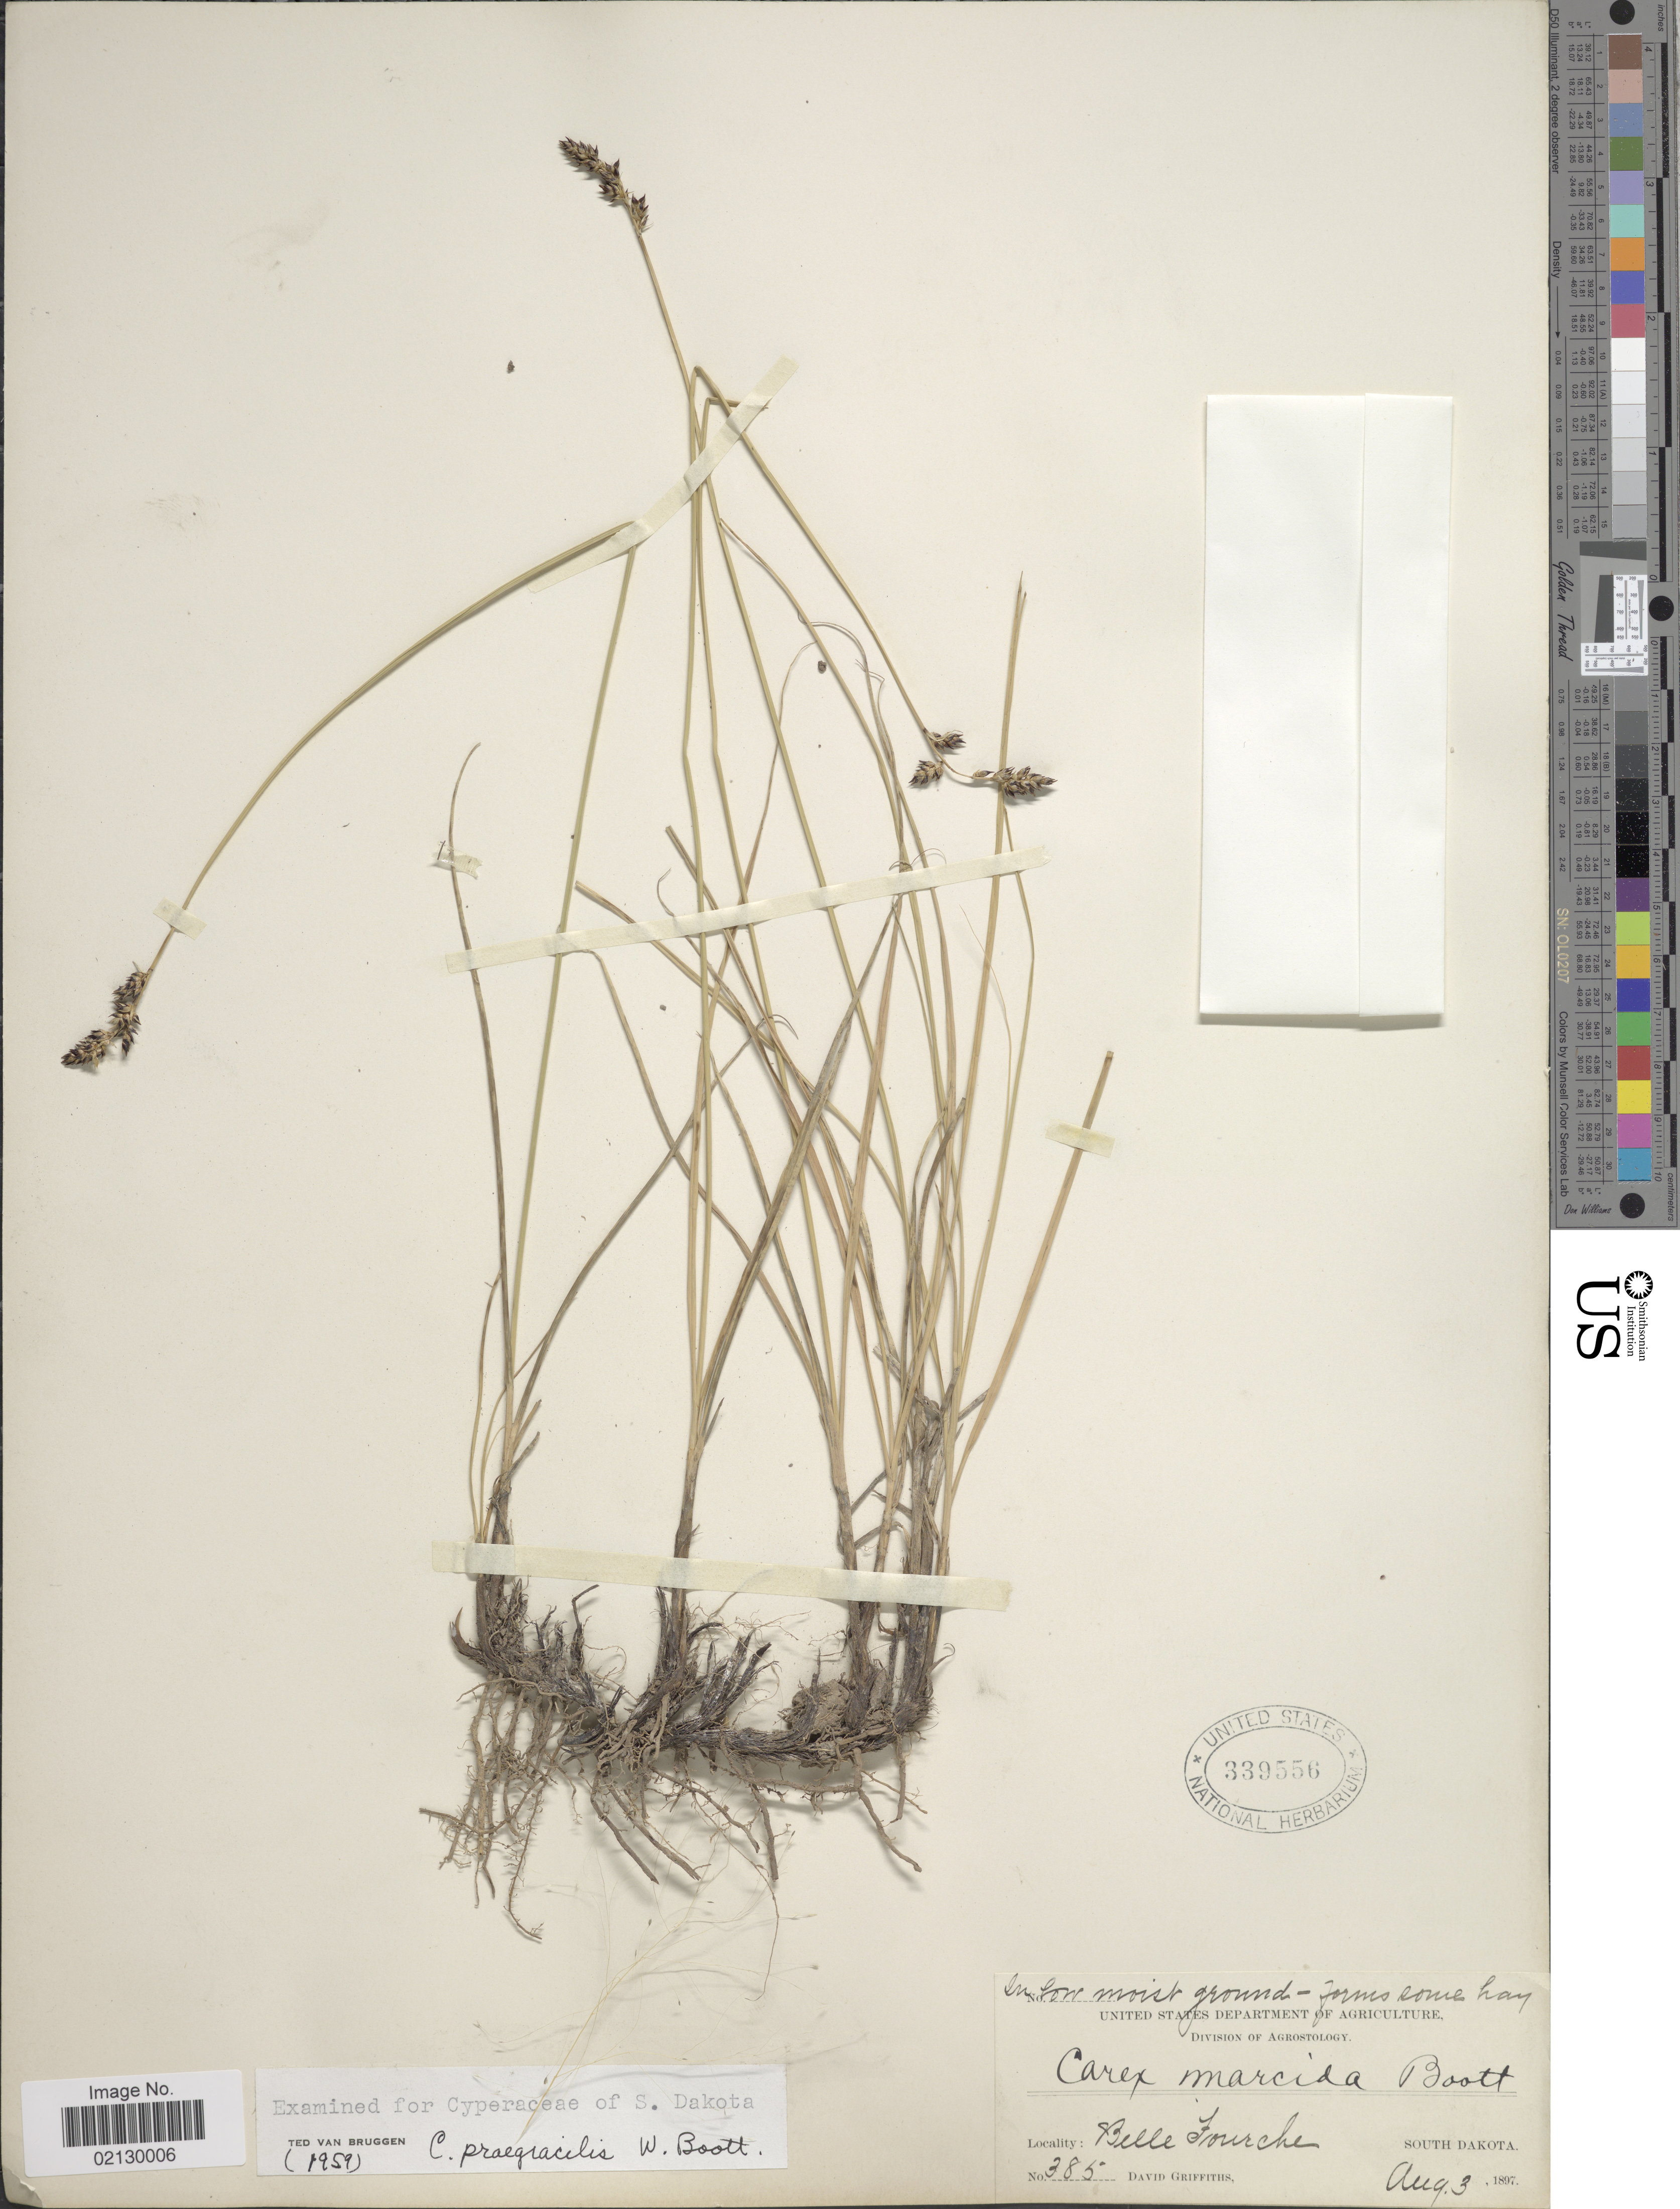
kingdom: Plantae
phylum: Tracheophyta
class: Liliopsida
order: Poales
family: Cyperaceae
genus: Carex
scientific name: Carex praegracilis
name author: W. Boott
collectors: D. Griffiths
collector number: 385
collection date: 1897-08-03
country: United States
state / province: South Dakota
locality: Belle Fourche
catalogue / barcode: US 339556